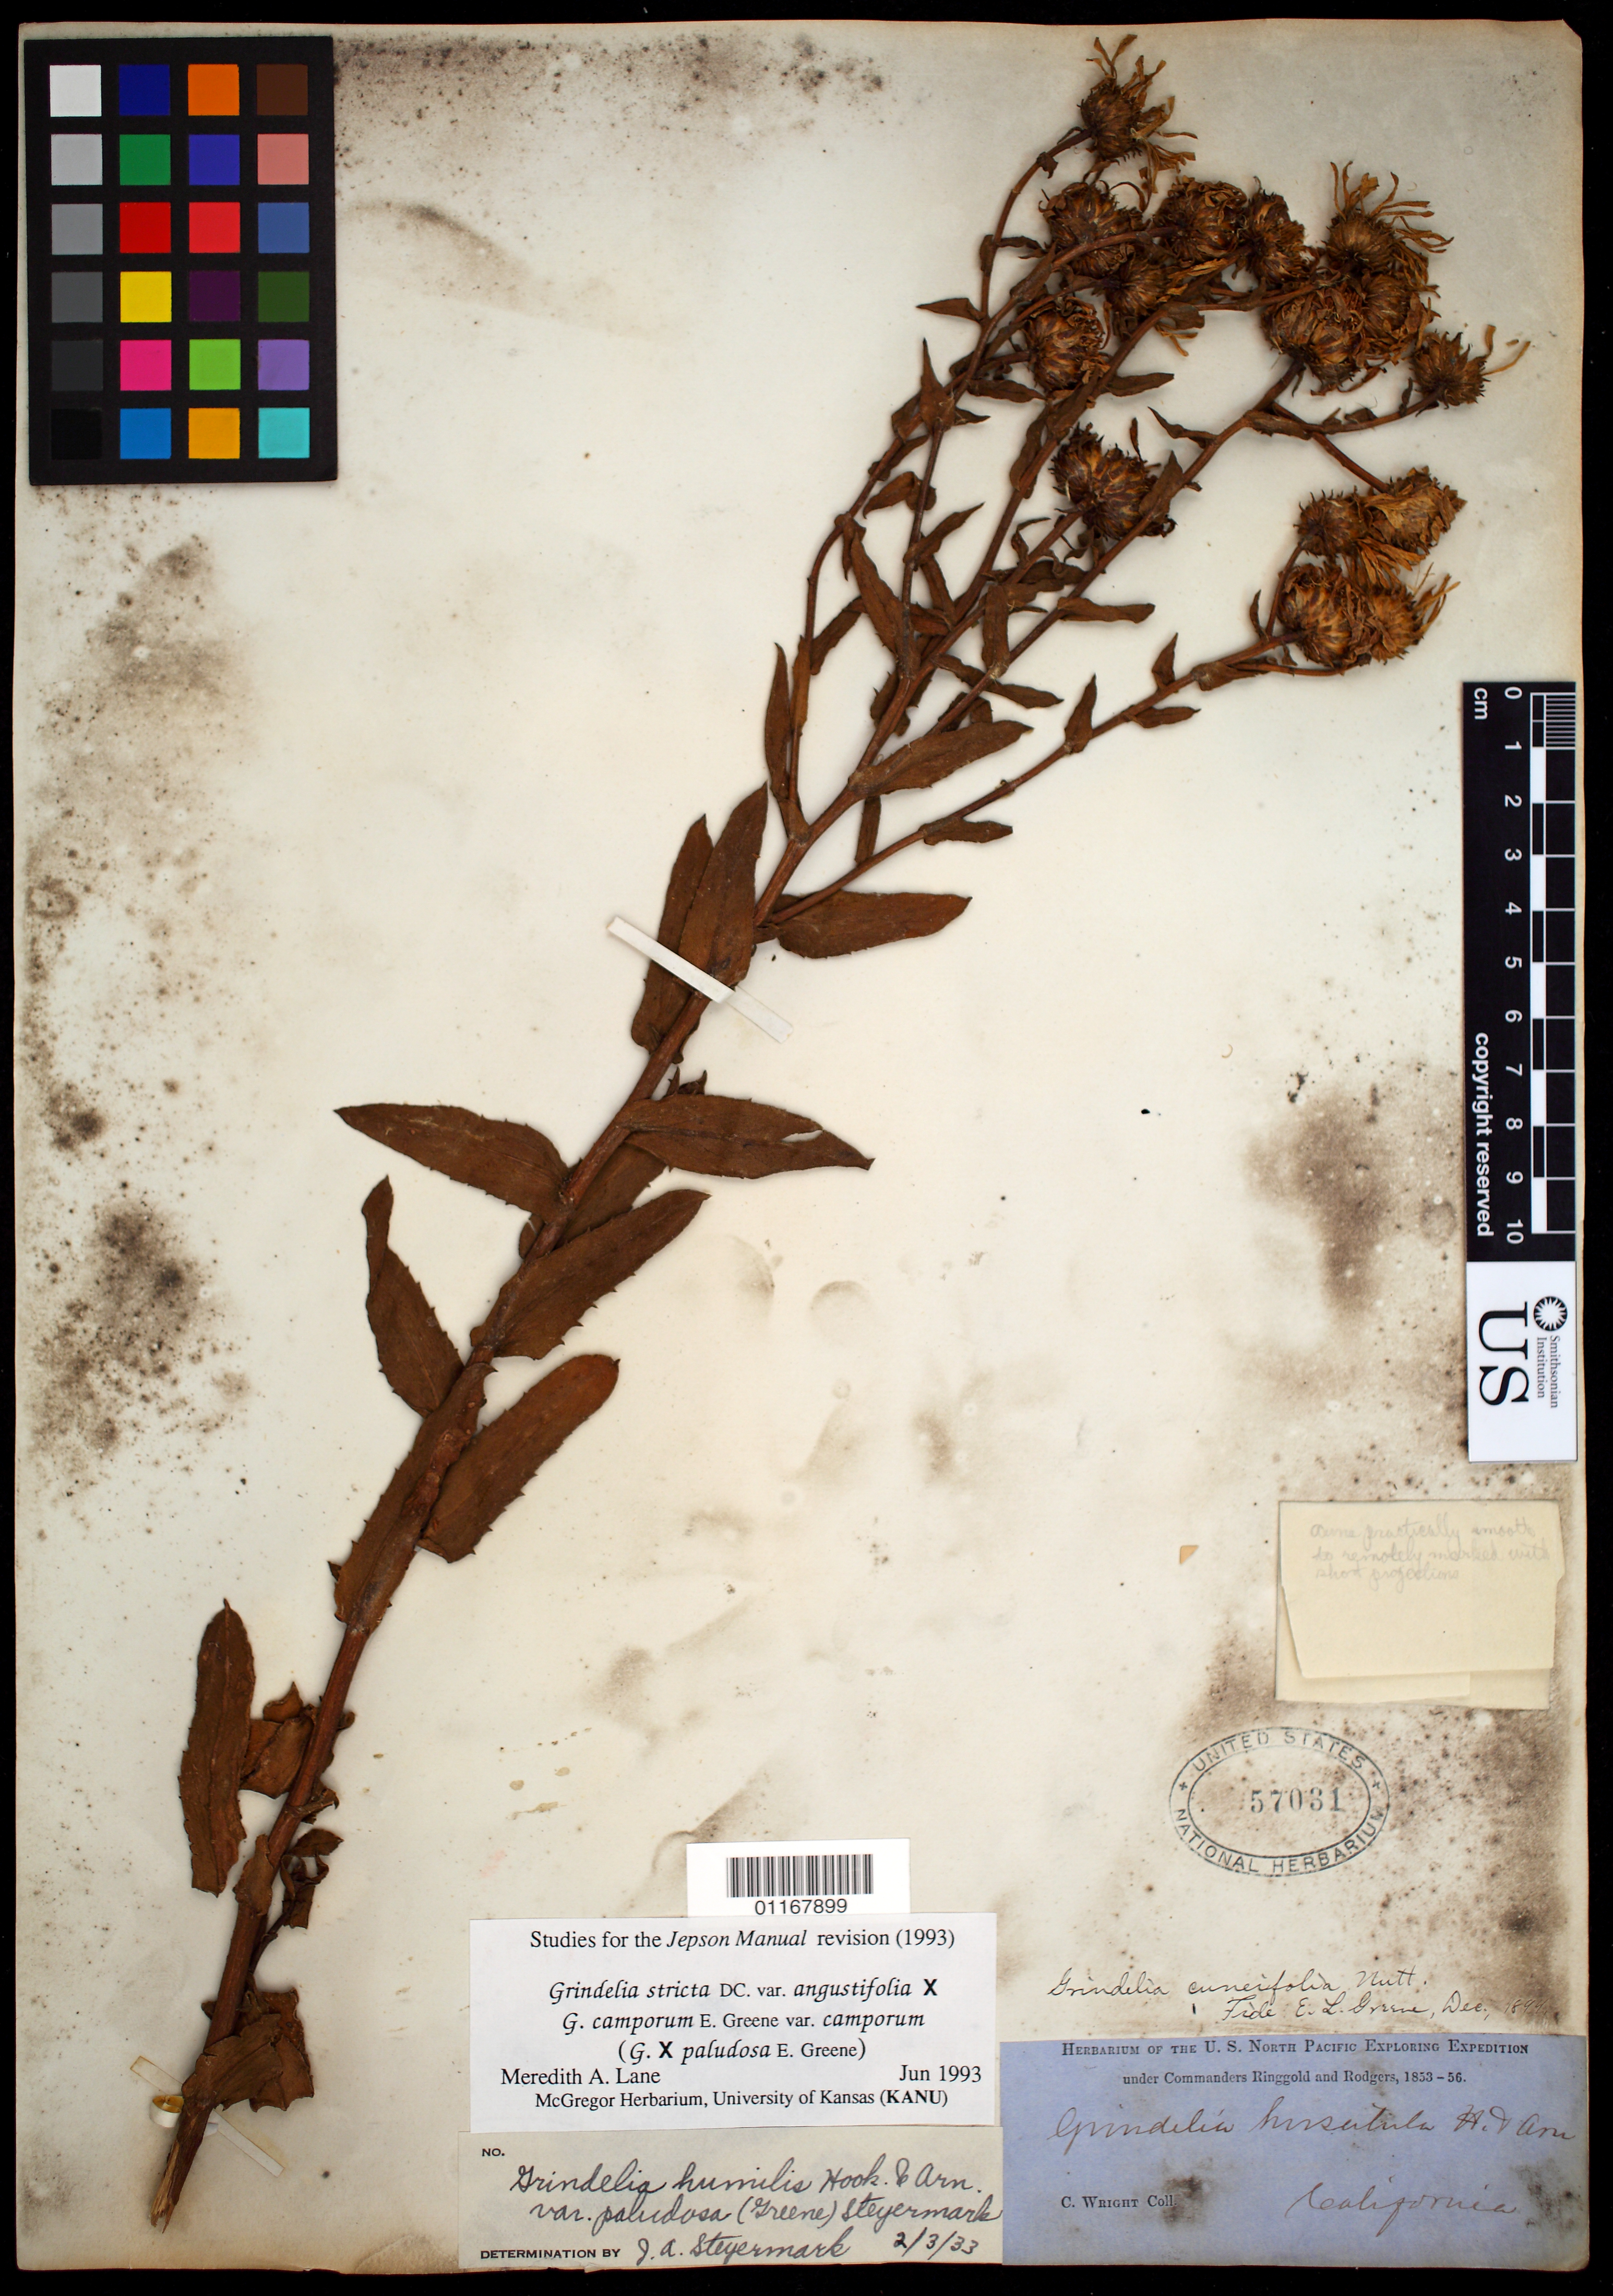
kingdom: Plantae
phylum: Tracheophyta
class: Magnoliopsida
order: Asterales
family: Asteraceae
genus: Grindelia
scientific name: Grindelia stricta var. angustifolia x G. camporum Greene var. camporum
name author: (A. Gray) M.A. Lane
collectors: C. Wright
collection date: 1853/1856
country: United States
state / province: California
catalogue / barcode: US 57031